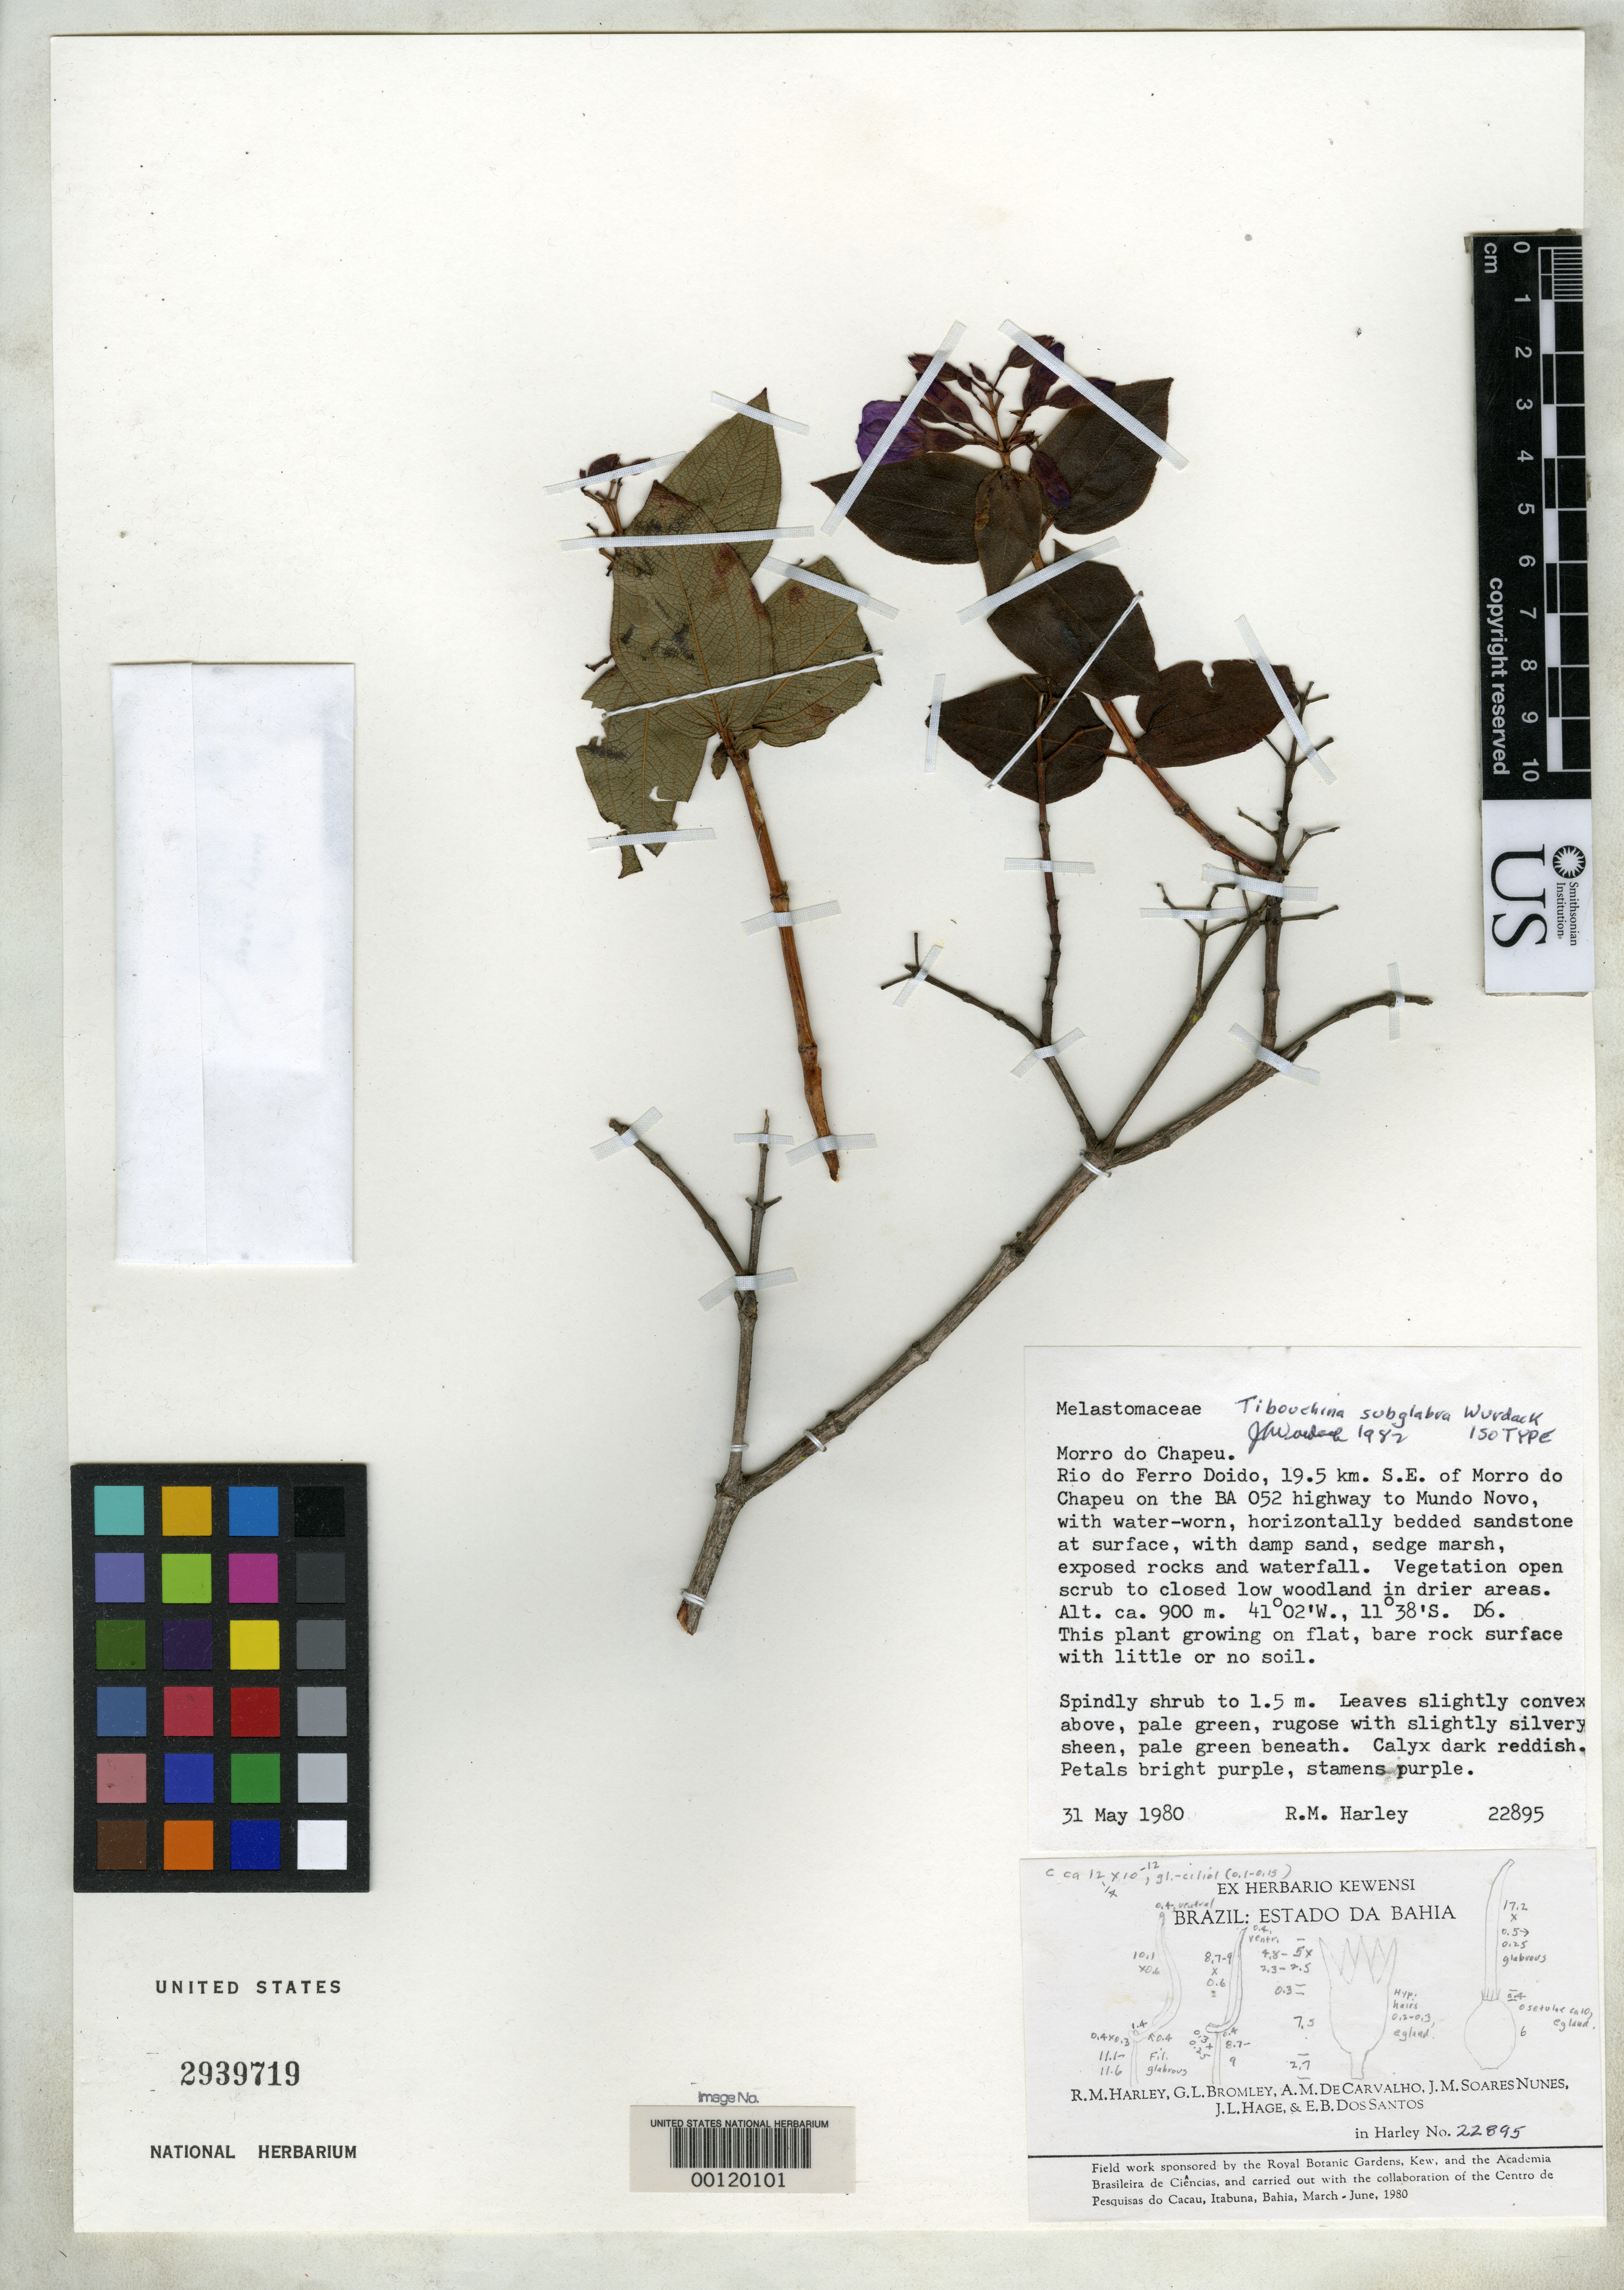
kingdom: Plantae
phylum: Tracheophyta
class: Magnoliopsida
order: Myrtales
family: Melastomataceae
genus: Tibouchina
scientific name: Tibouchina subglabra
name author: Wurdack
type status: Isotype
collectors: R. M. Harley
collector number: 22895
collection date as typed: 31 May 1980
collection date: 1980-05-31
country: Brazil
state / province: Bahia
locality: Highway to Mundo Novo.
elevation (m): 900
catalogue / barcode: US 2939719